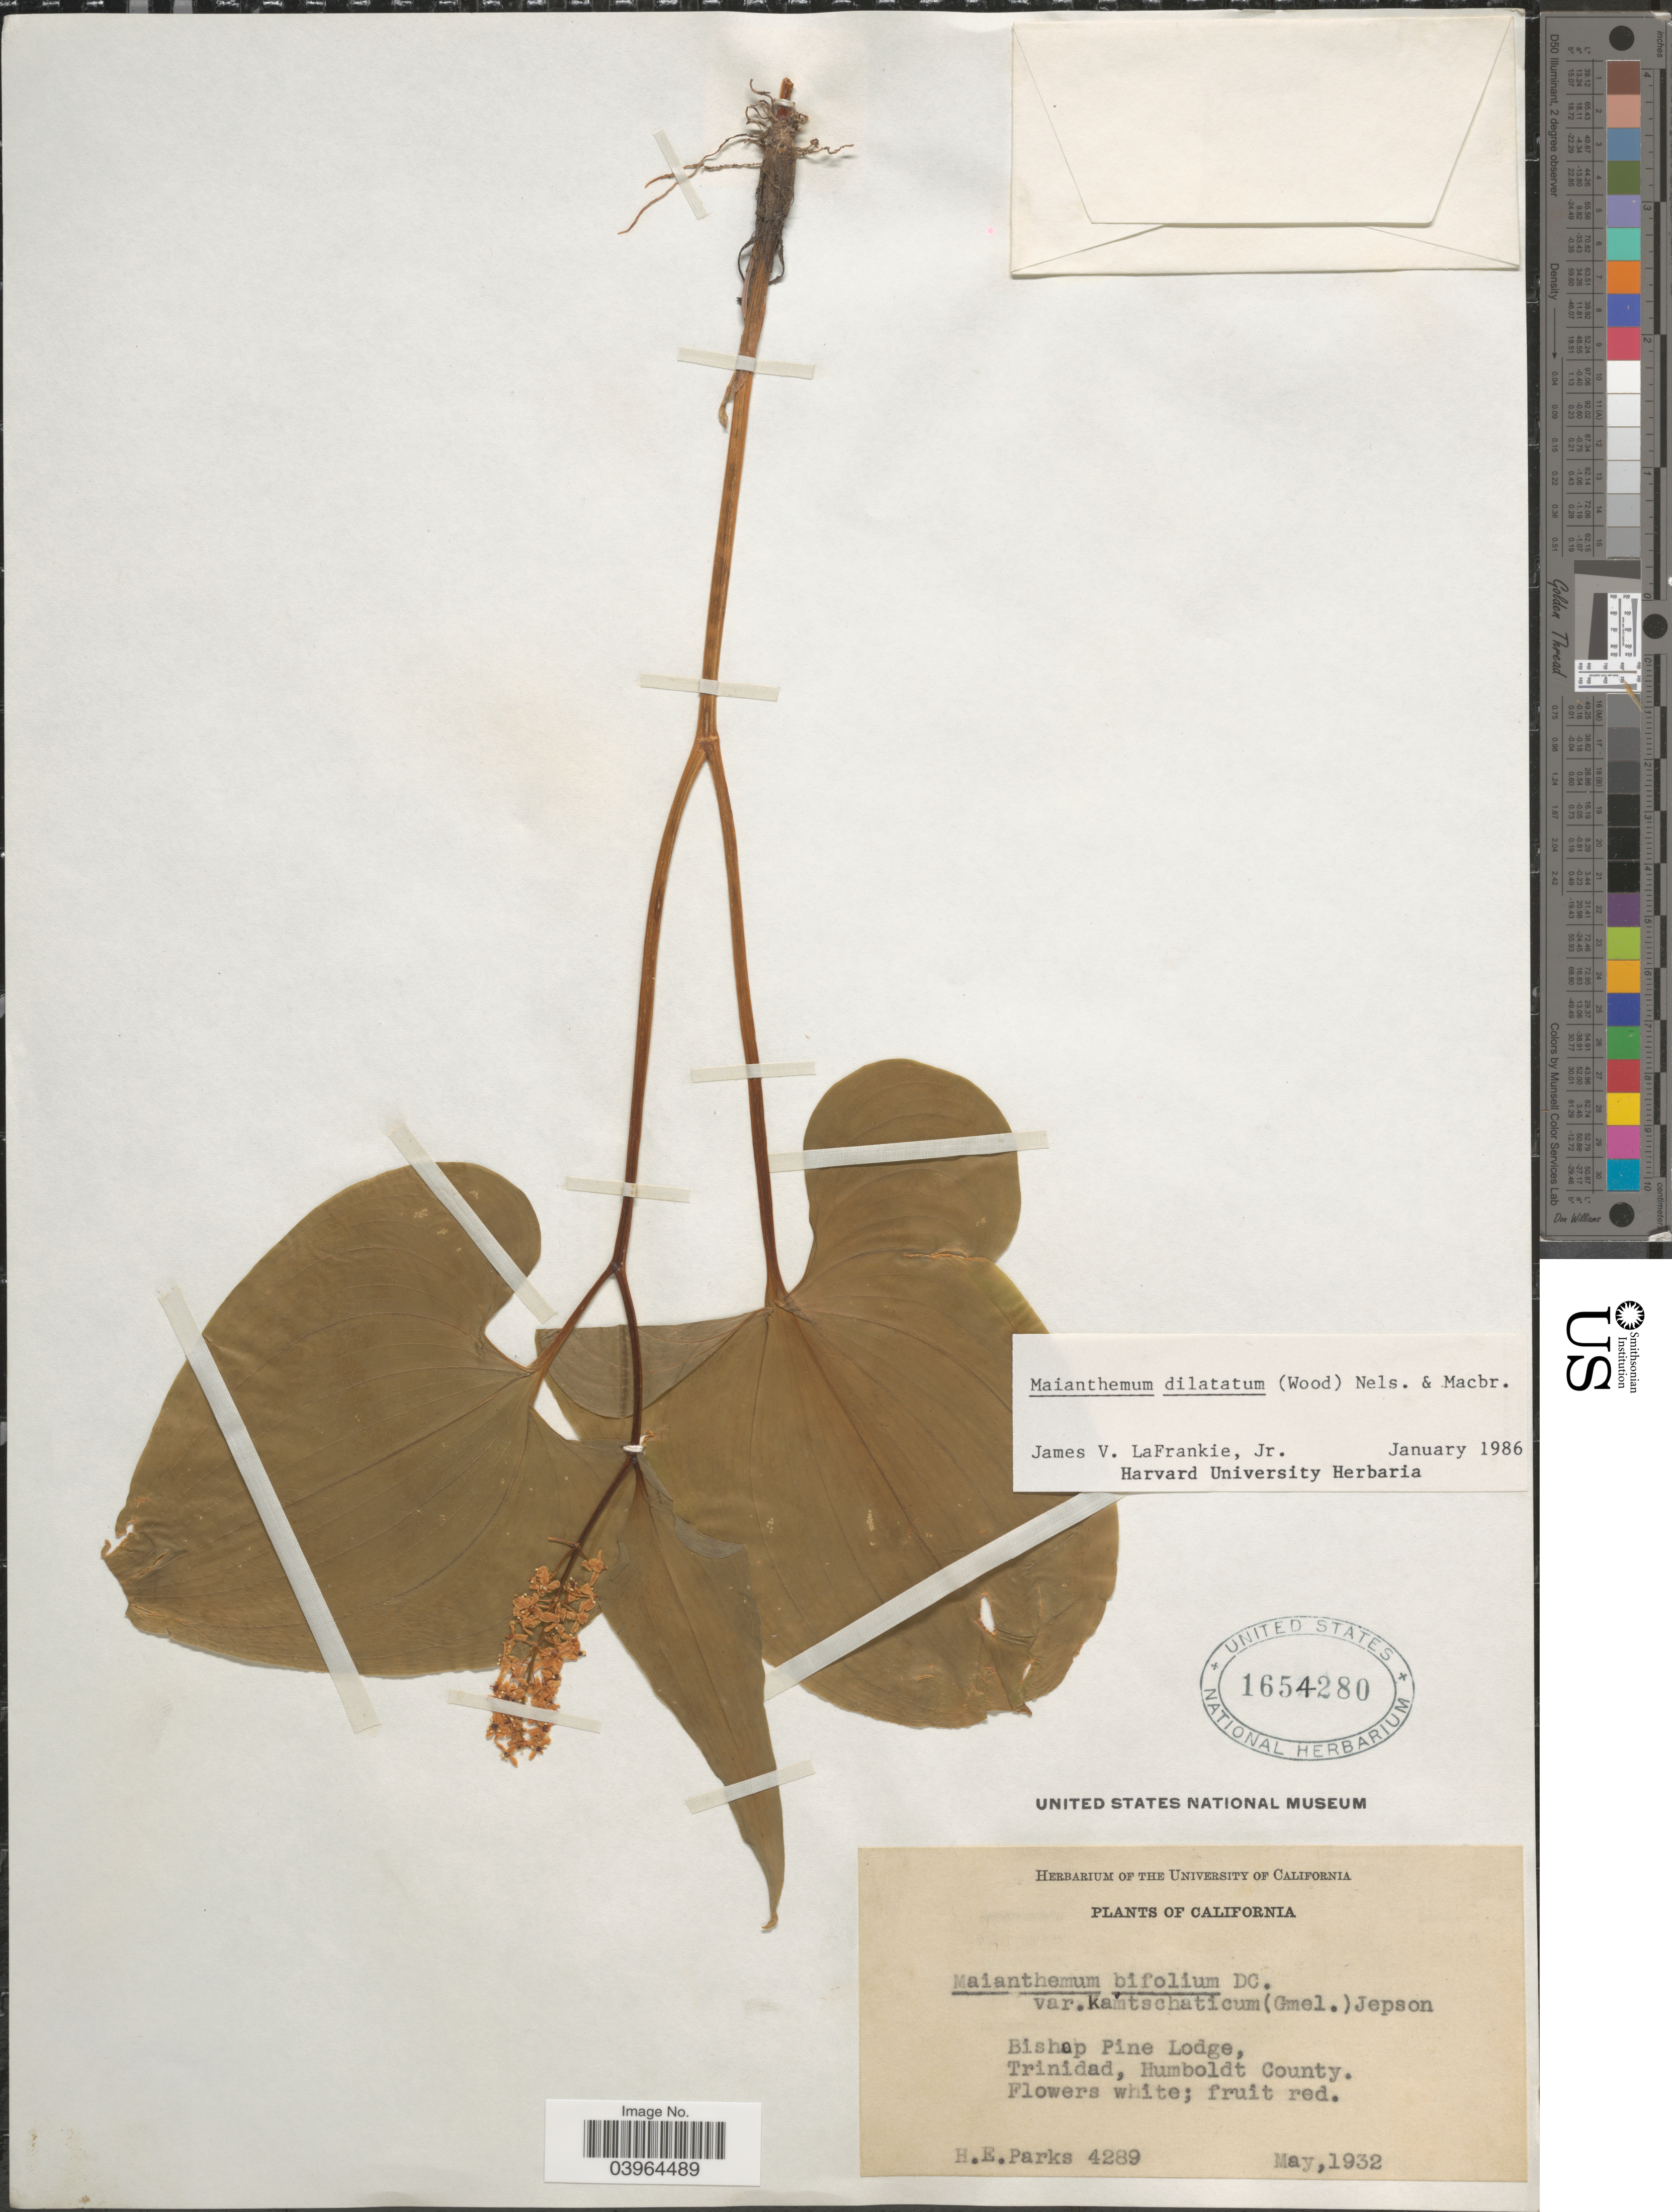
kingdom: Plantae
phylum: Tracheophyta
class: Liliopsida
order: Asparagales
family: Asparagaceae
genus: Maianthemum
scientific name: Maianthemum dilatatum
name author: (Alph. Wood) A. Nelson & J.F. Macbr.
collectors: H. E. Parks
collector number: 4289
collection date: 1932-05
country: United States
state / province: California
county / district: Humboldt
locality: Bishop Pine Lodge, Trinidad, Humboldt County.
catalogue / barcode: US 1654280